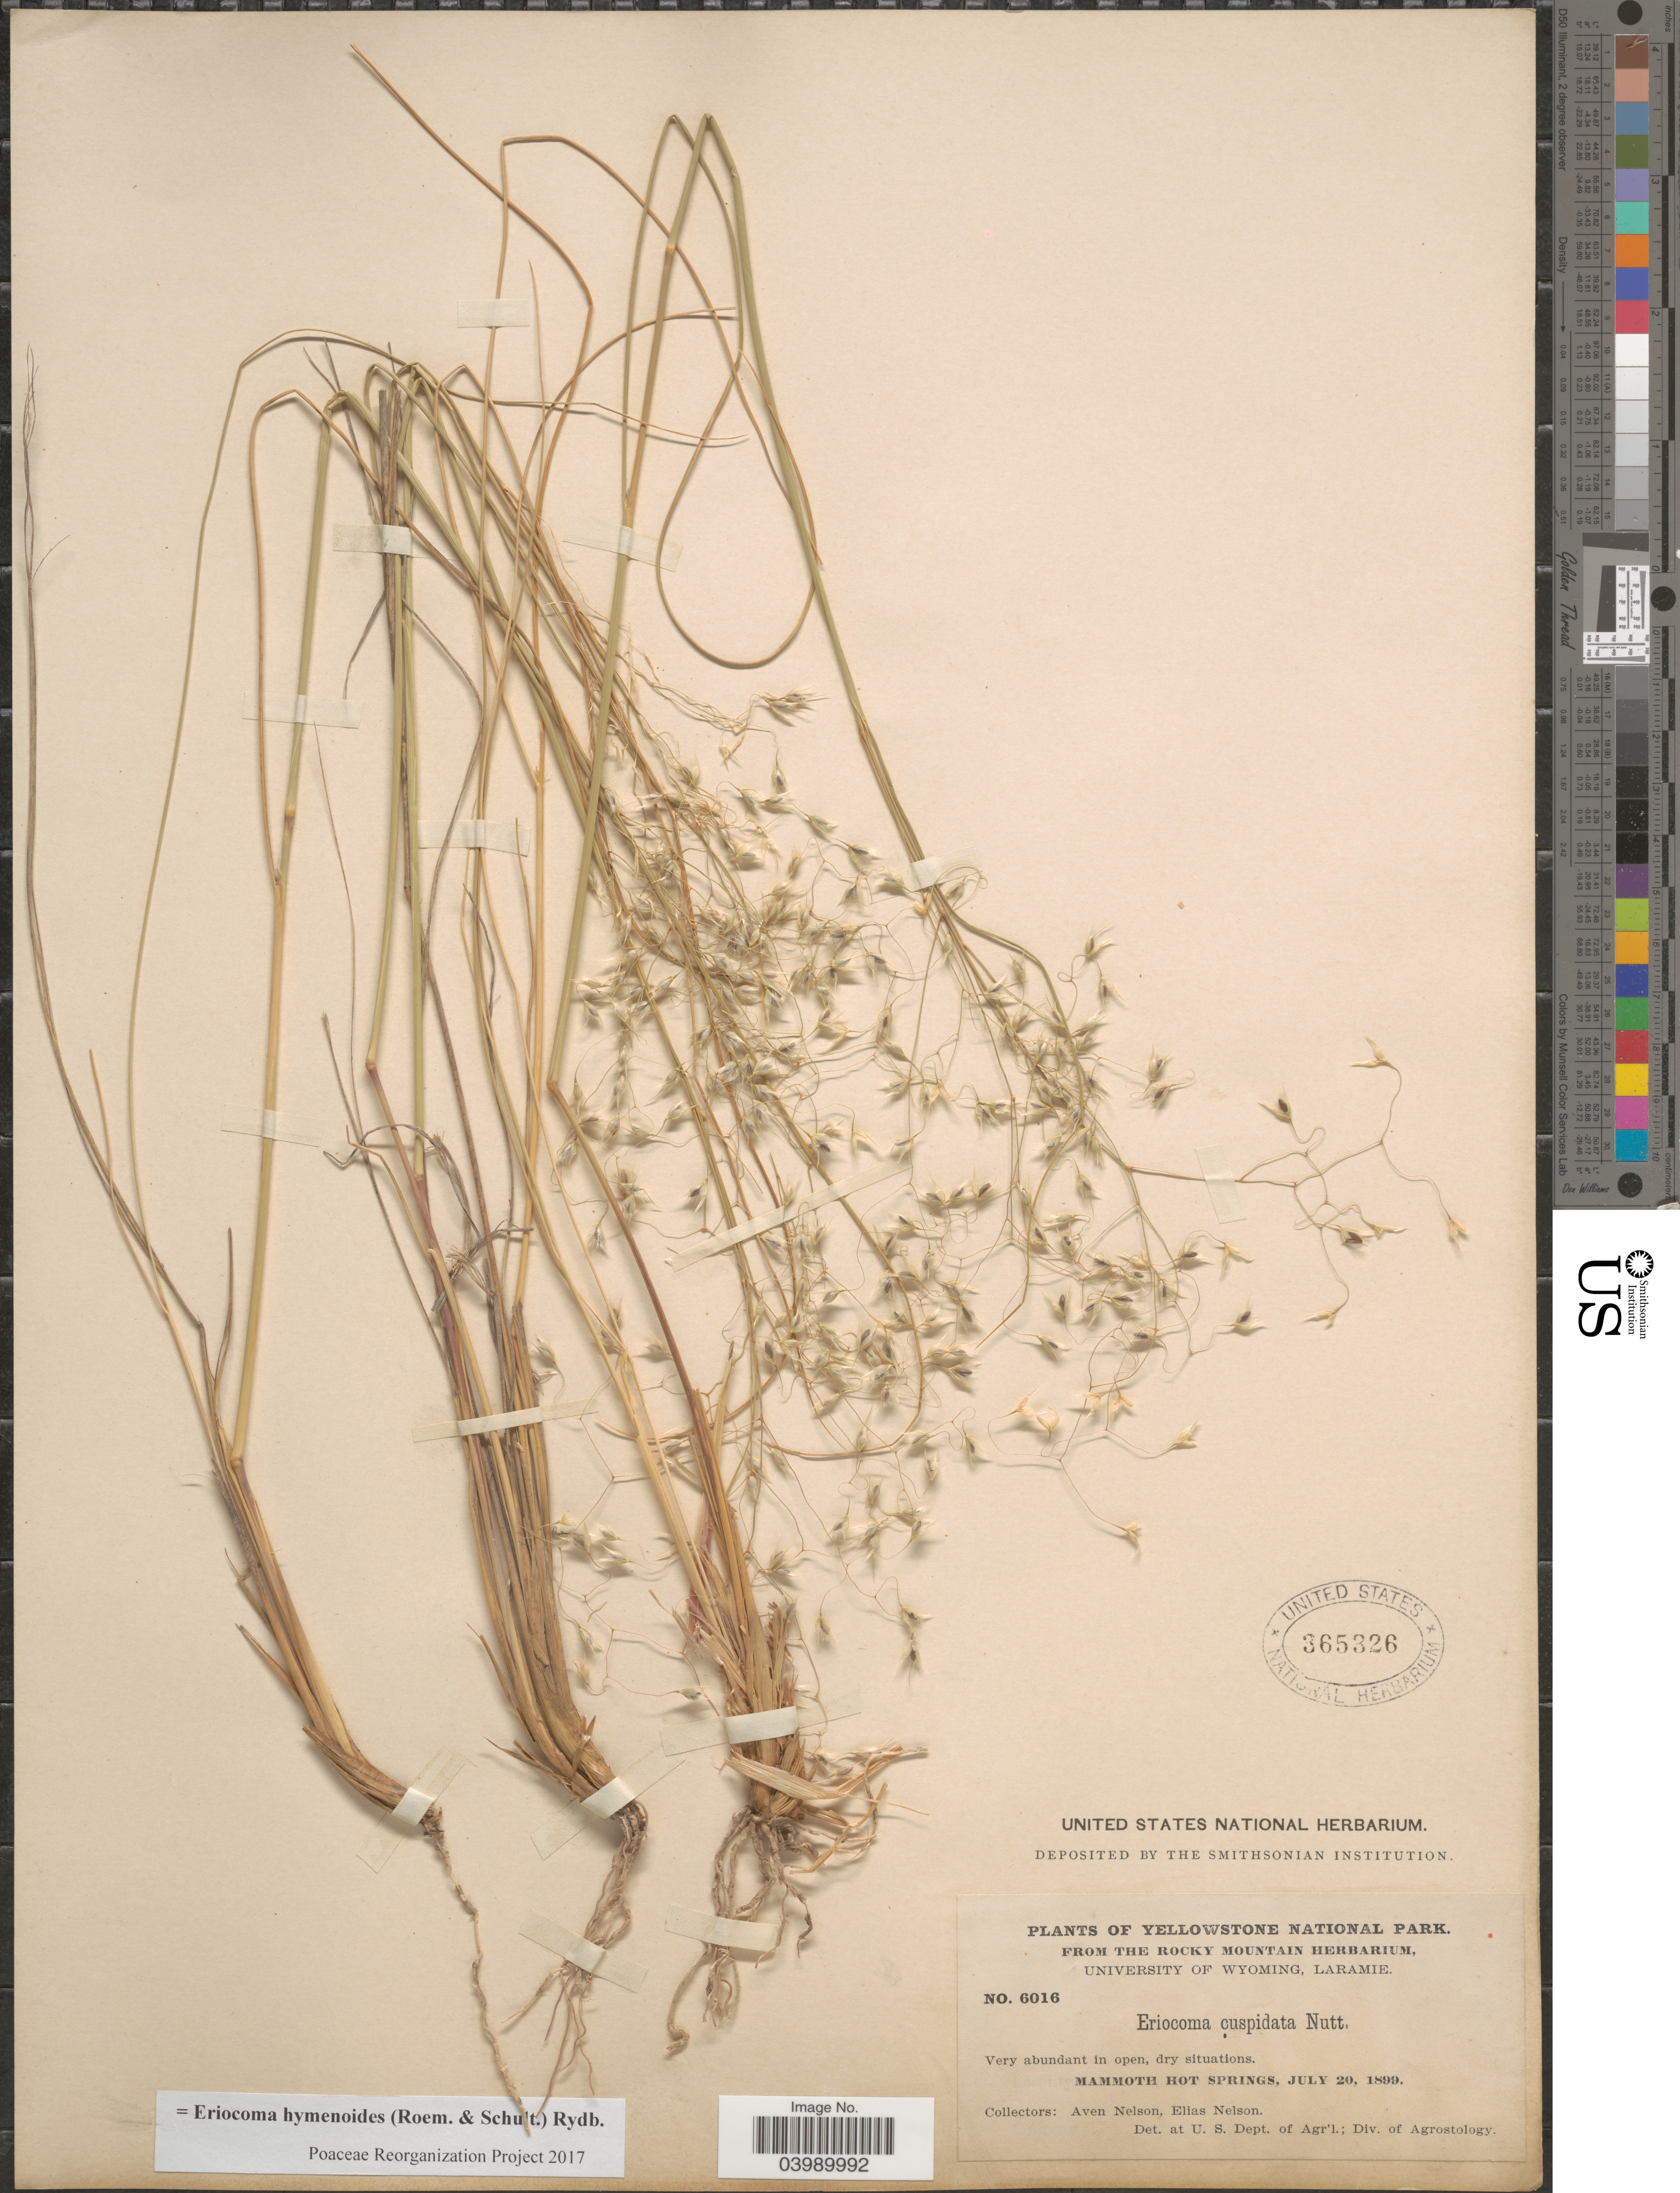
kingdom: Plantae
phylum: Tracheophyta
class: Liliopsida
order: Poales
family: Poaceae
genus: Eriocoma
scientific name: Eriocoma hymenoides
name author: (Roem. & Schult.) Rydb.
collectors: A. Nelson & E. Nelson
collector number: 6016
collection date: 1899-07-20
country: United States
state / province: Wyoming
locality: Yellowstone National Park. Mammoth Hot Springs.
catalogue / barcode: US 365326